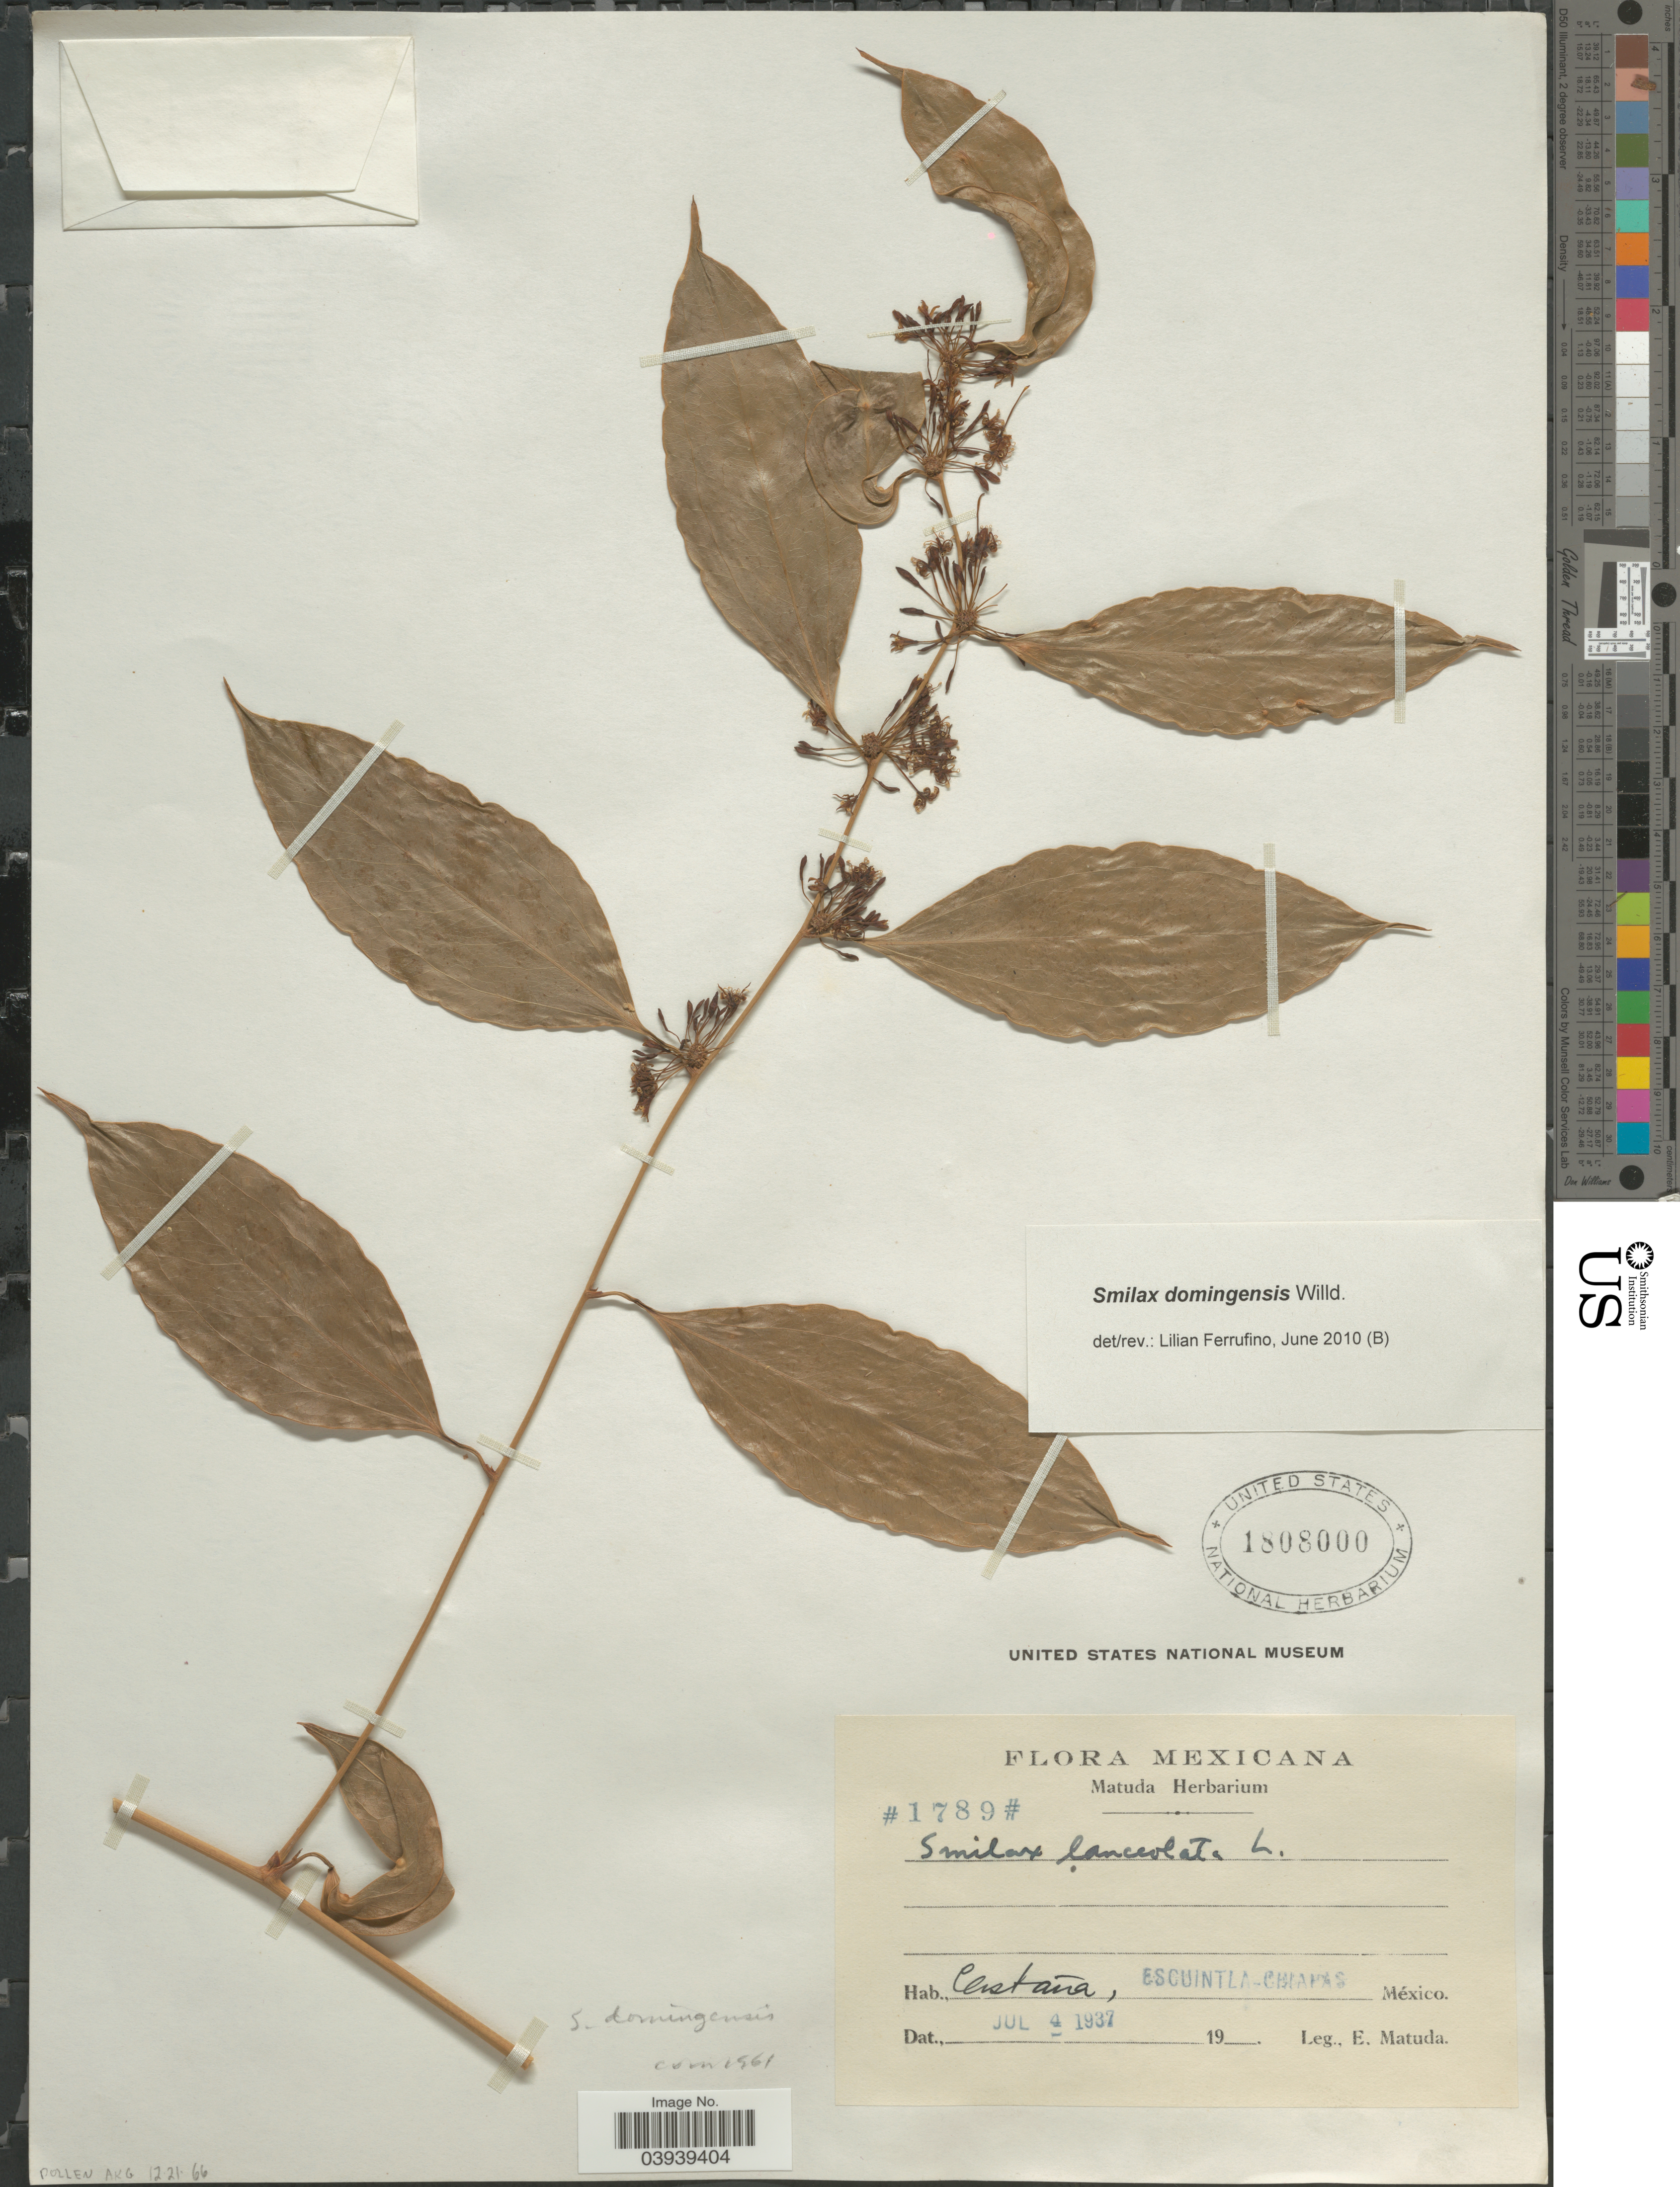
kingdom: Plantae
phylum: Tracheophyta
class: Liliopsida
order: Liliales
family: Smilacaceae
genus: Smilax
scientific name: Smilax domingensis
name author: Willd.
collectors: E. Matuda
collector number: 1789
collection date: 1937-07-04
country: Mexico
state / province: Chiapas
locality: Cataña, Escuintla.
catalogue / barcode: US 1808000